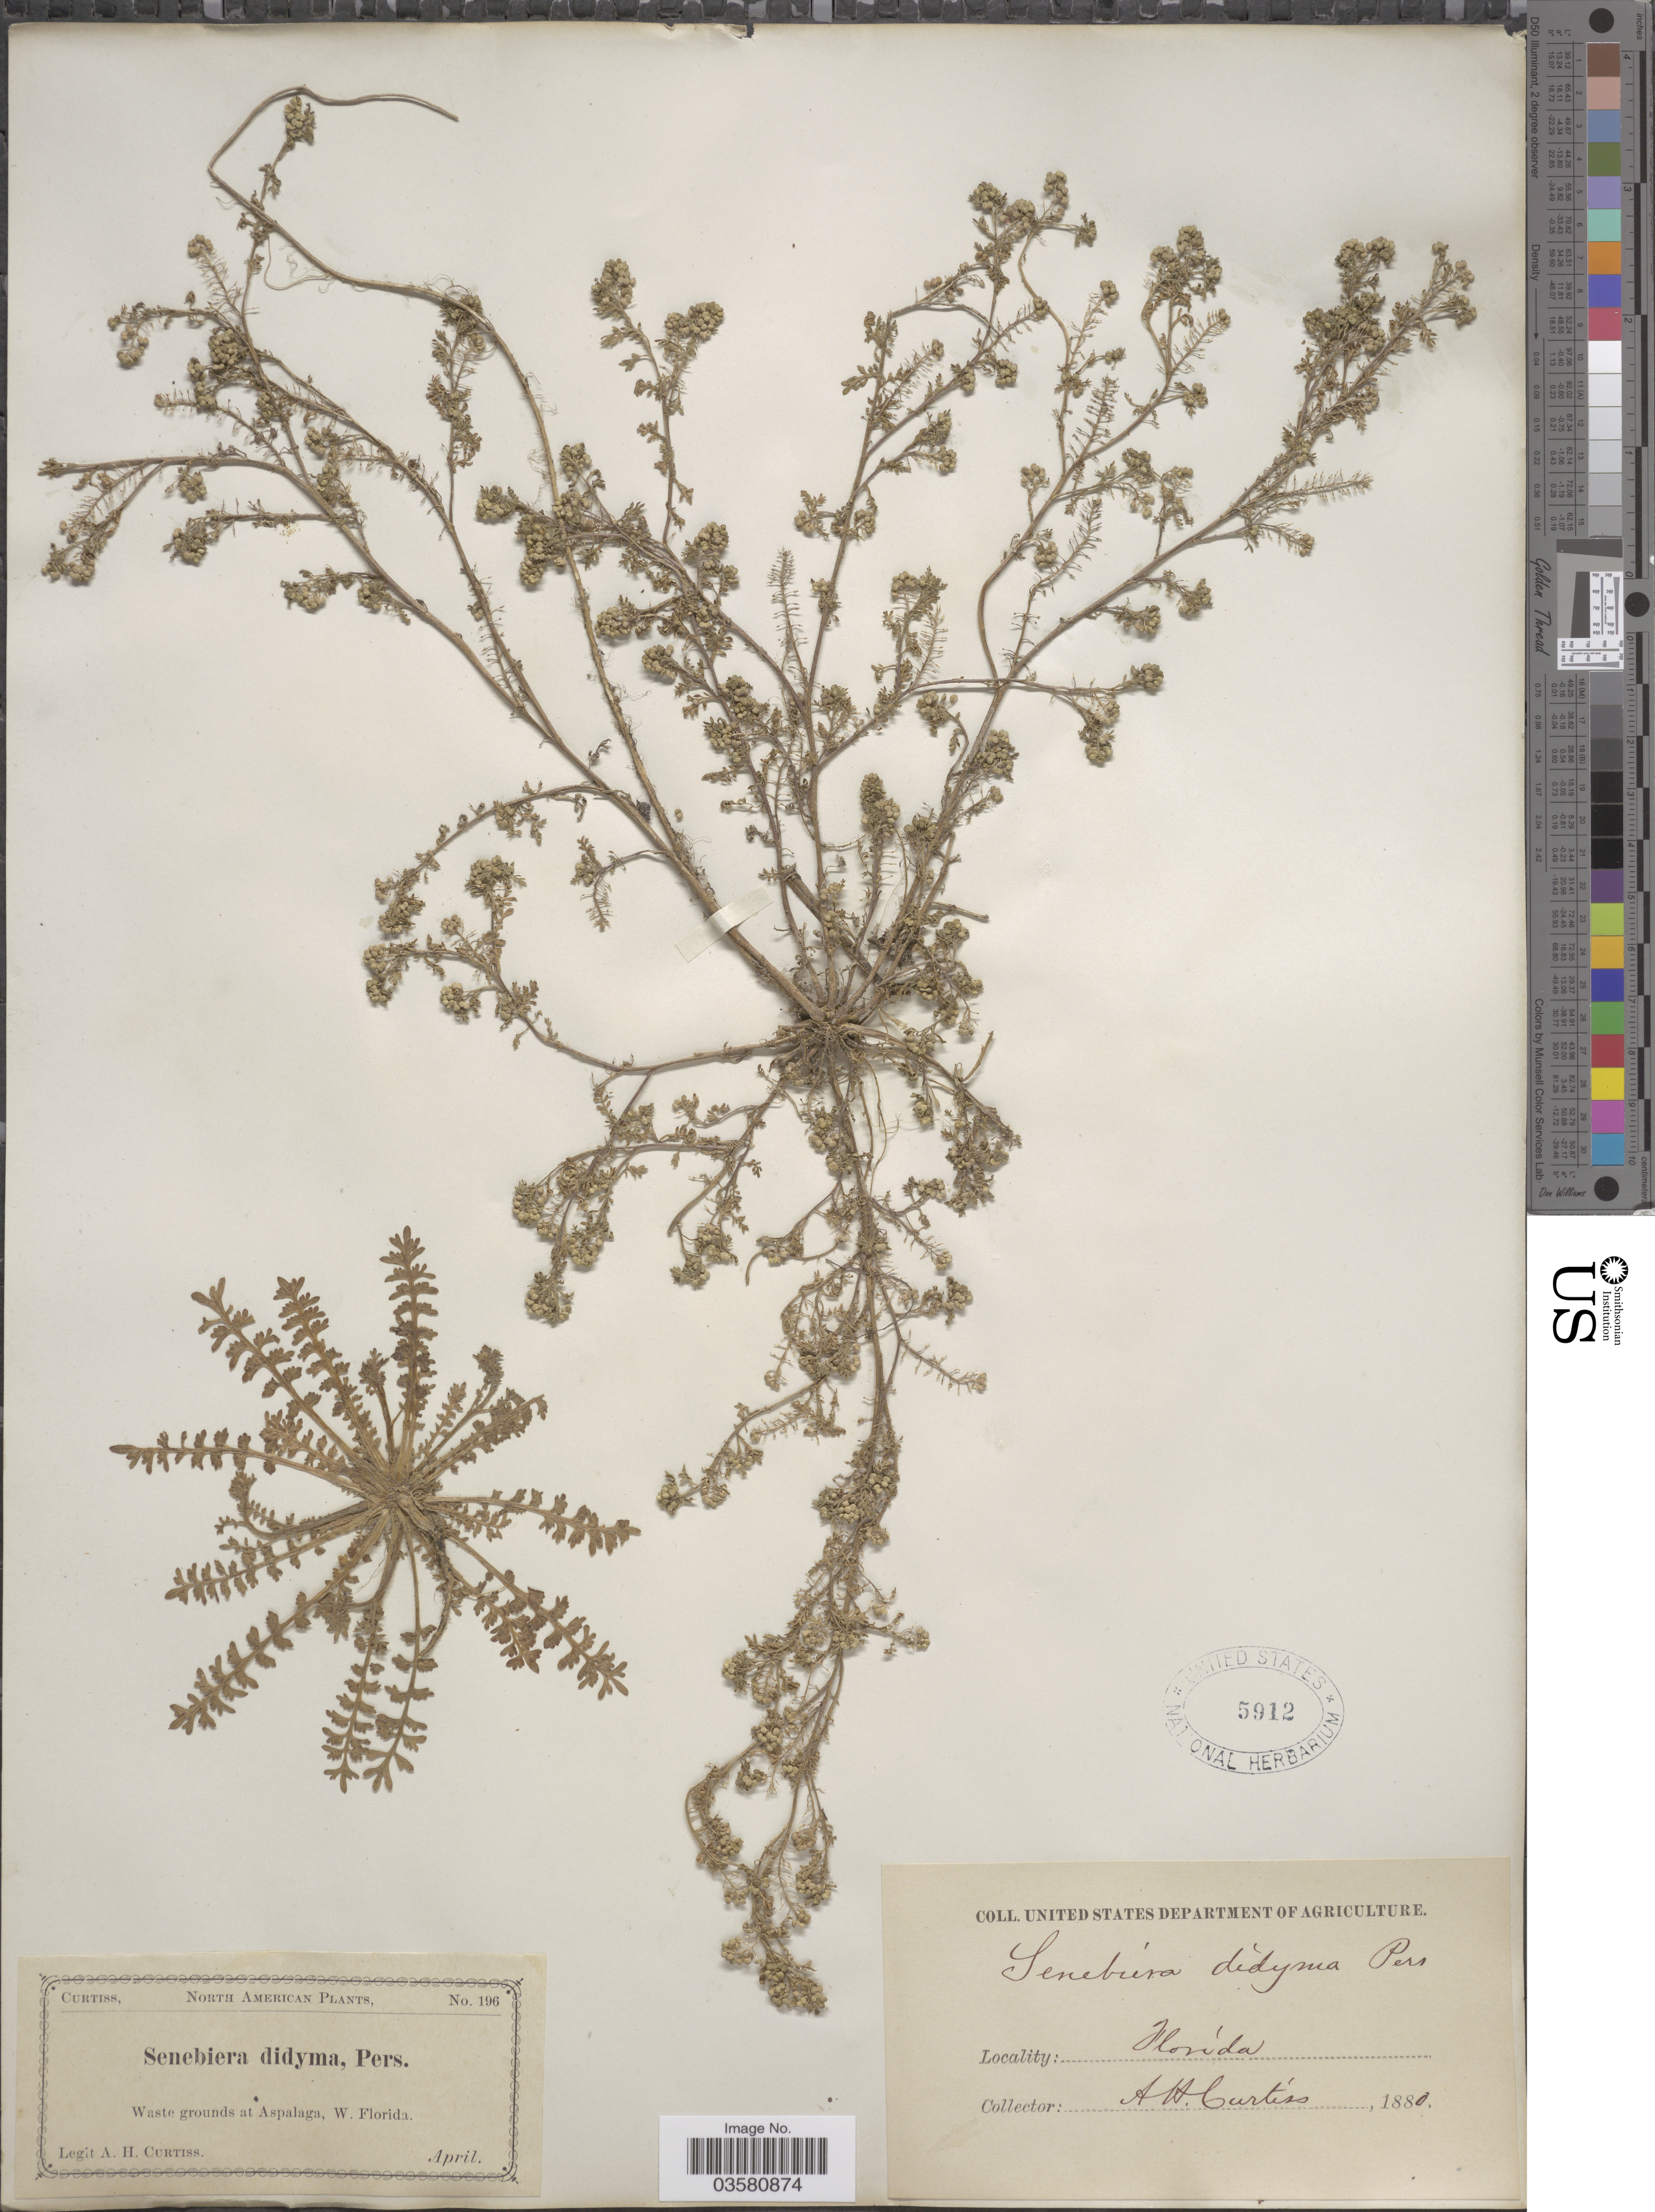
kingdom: Plantae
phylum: Tracheophyta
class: Magnoliopsida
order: Brassicales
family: Brassicaceae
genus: Lepidium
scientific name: Lepidium didymum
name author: L.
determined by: Strong, M. T., (US), Smithsonian Institution - National Museum of Natural History (UNITED STATES)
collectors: A. H. Curtiss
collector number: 196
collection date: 1880-04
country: United States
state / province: Florida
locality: Waste grounds at Aspalaga, W. Florida.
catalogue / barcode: US 5912